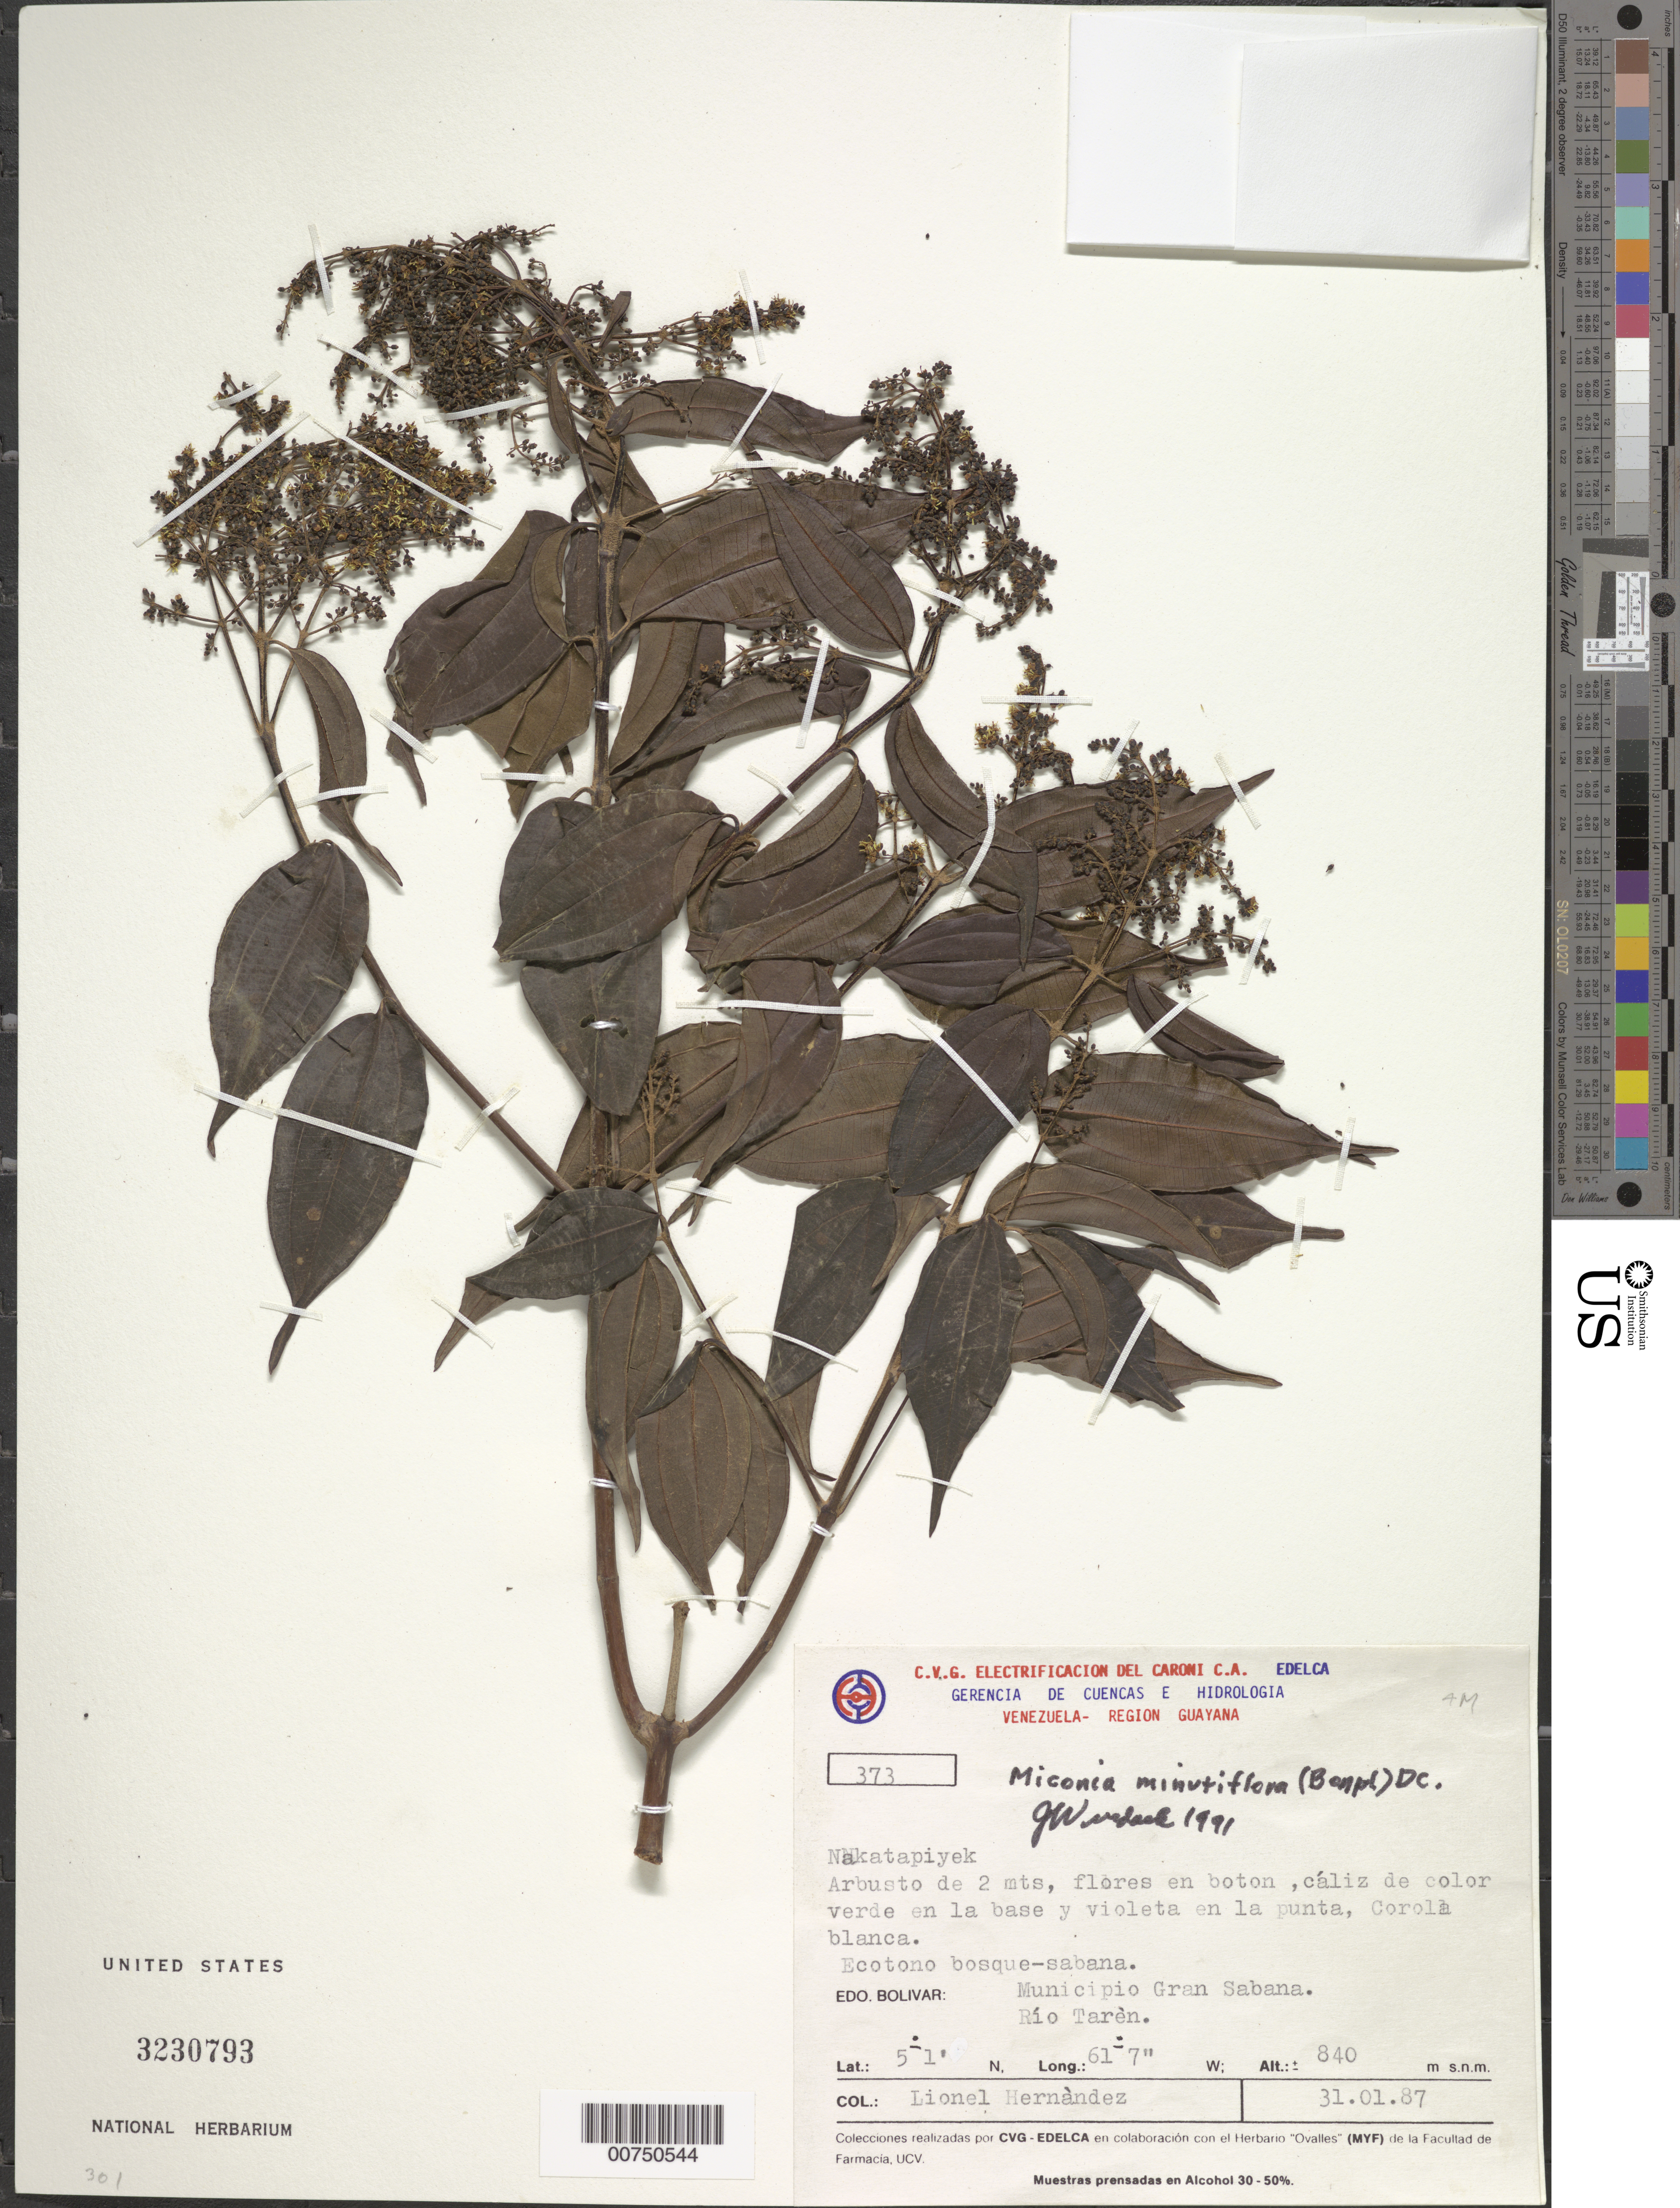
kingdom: Plantae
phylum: Tracheophyta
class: Magnoliopsida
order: Myrtales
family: Melastomataceae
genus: Miconia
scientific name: Miconia minutiflora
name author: (Bonpl.) DC.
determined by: Wurdack, John J., (US), US (UNITED STATES)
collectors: L. Hernández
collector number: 373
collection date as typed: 31-Jan-87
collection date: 1987-01-31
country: Venezuela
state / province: Bolívar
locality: Mun. Gran Sabana, Río Taren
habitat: Ecotono bosque-sabana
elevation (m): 840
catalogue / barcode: US 3230793